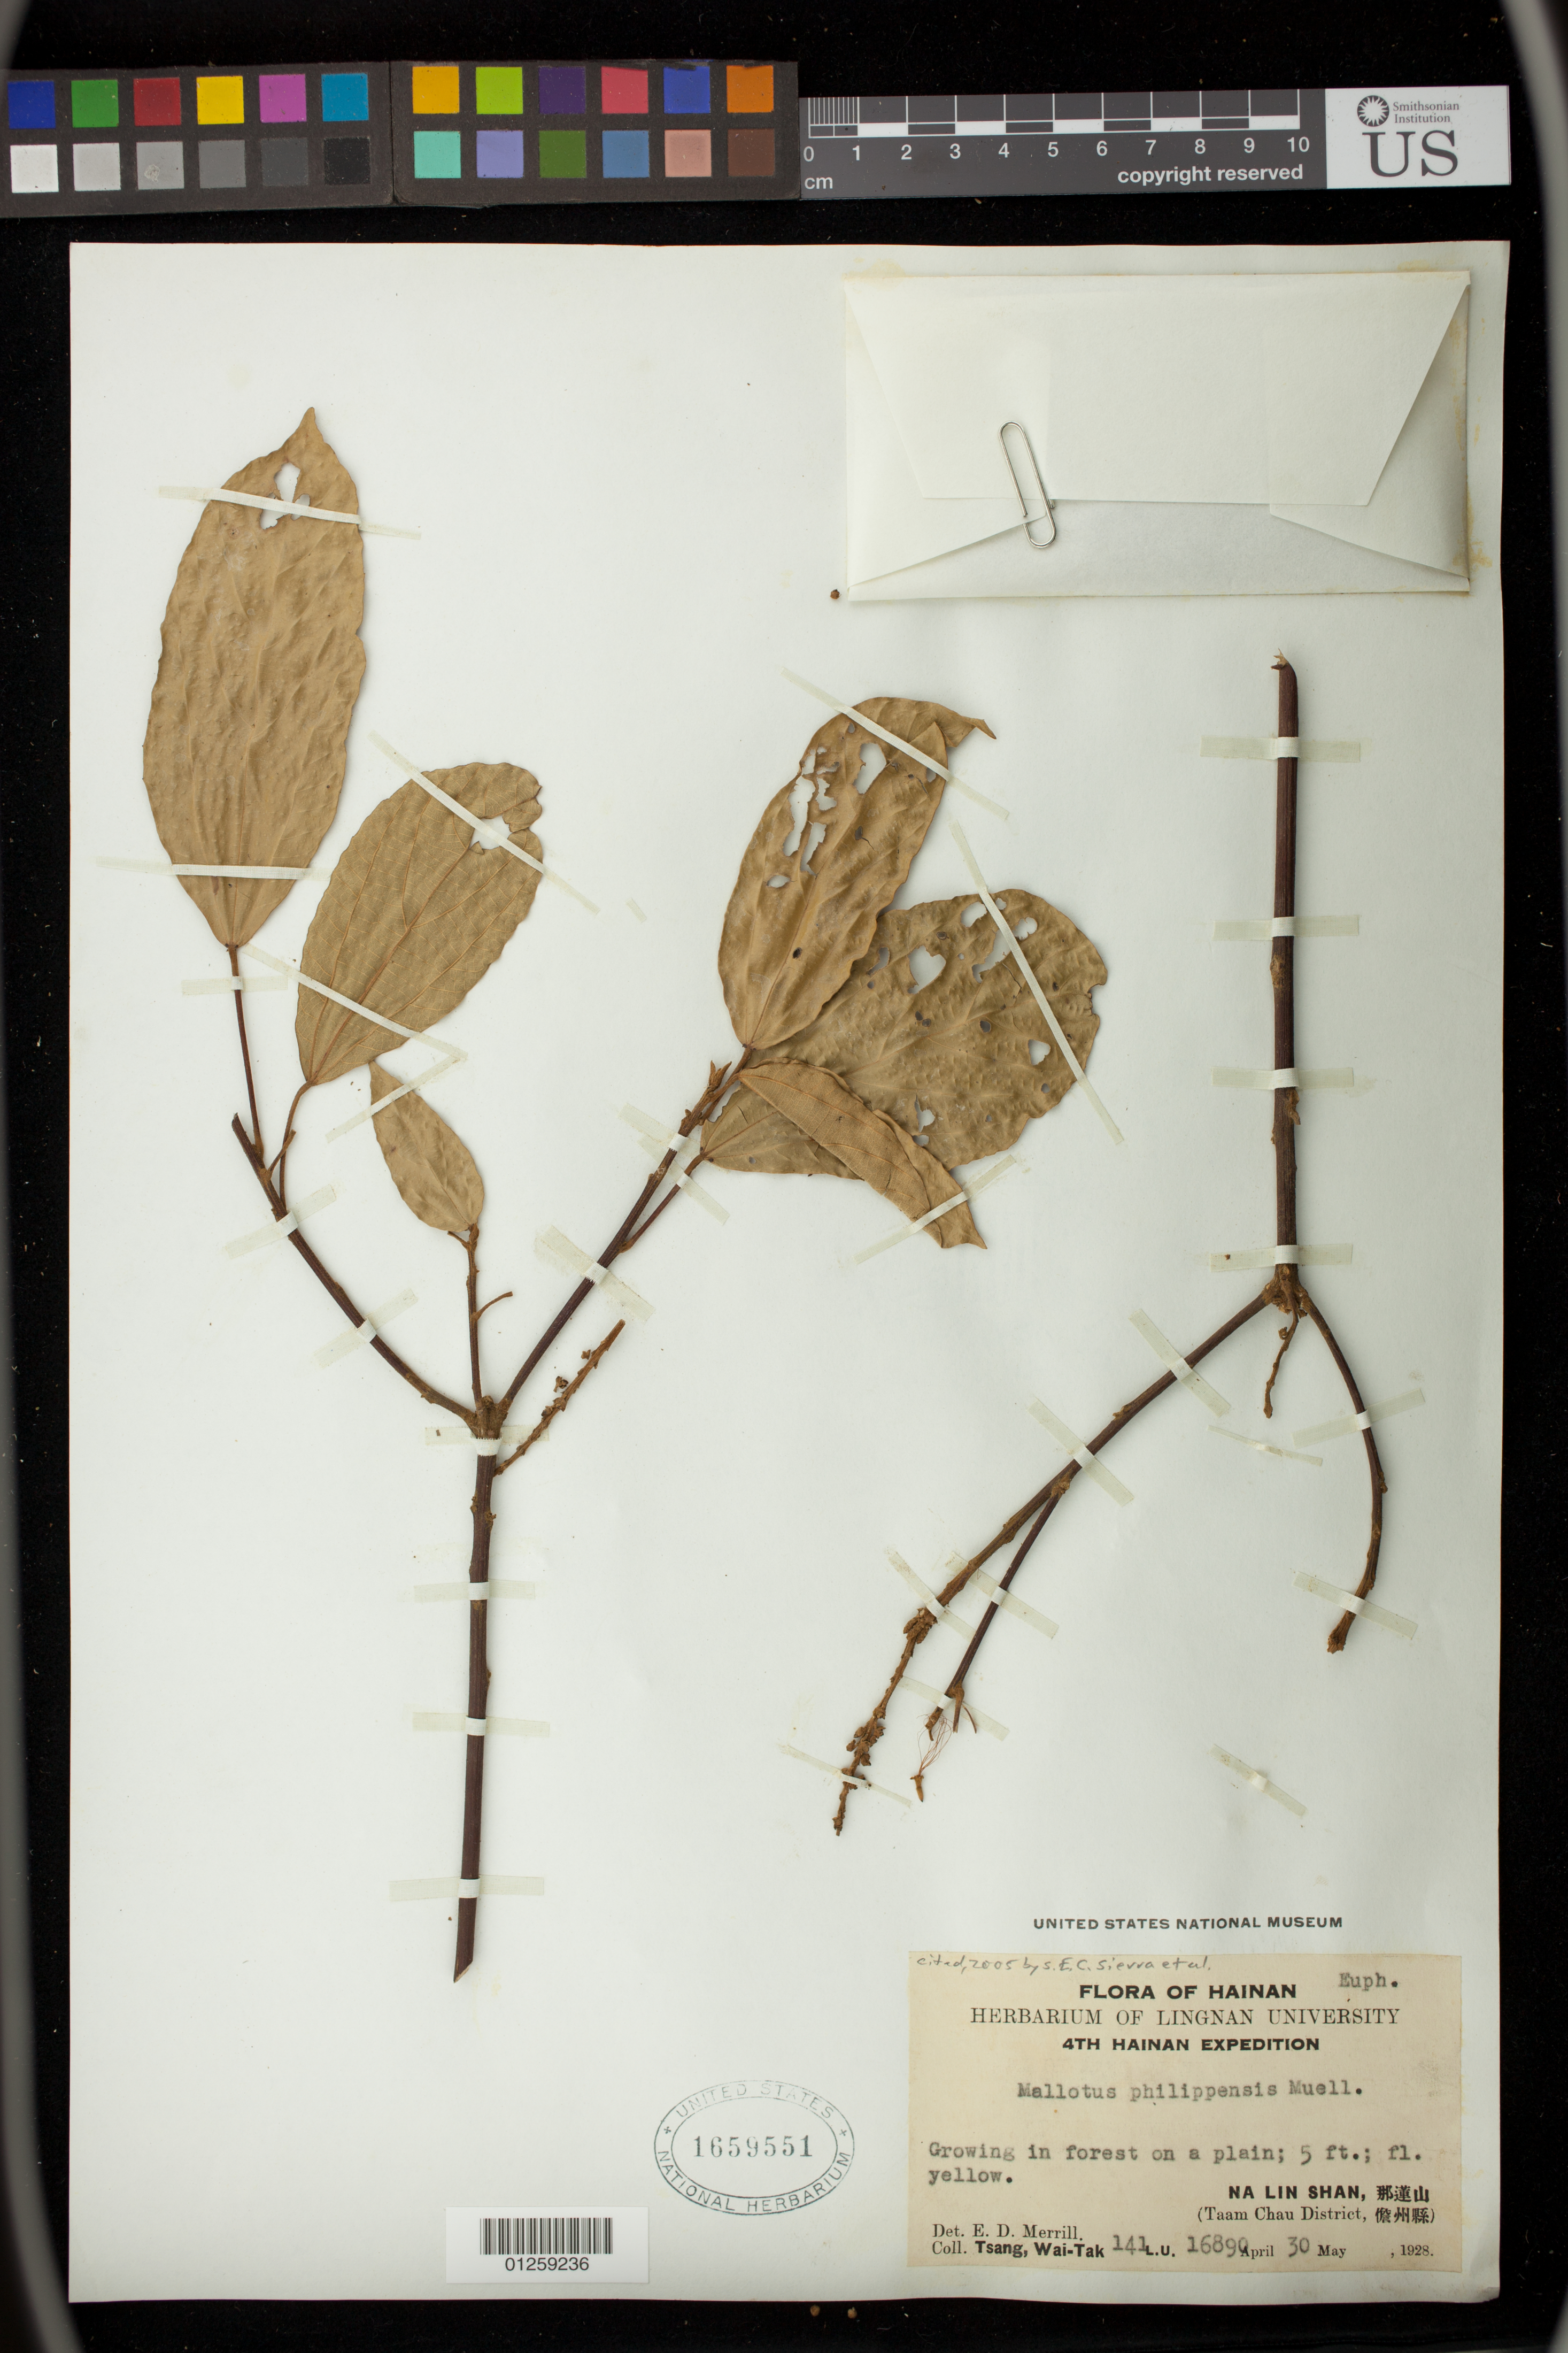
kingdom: Plantae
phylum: Tracheophyta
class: Magnoliopsida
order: Malpighiales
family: Euphorbiaceae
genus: Mallotus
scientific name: Mallotus philippensis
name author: (Lam.) Müll. Arg.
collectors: W. T. Tsang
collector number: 141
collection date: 1928-04-30/1928-05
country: China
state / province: Hainan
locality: Na Lin Shan, Taam Chau District (Danzhou).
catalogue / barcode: US 1659551